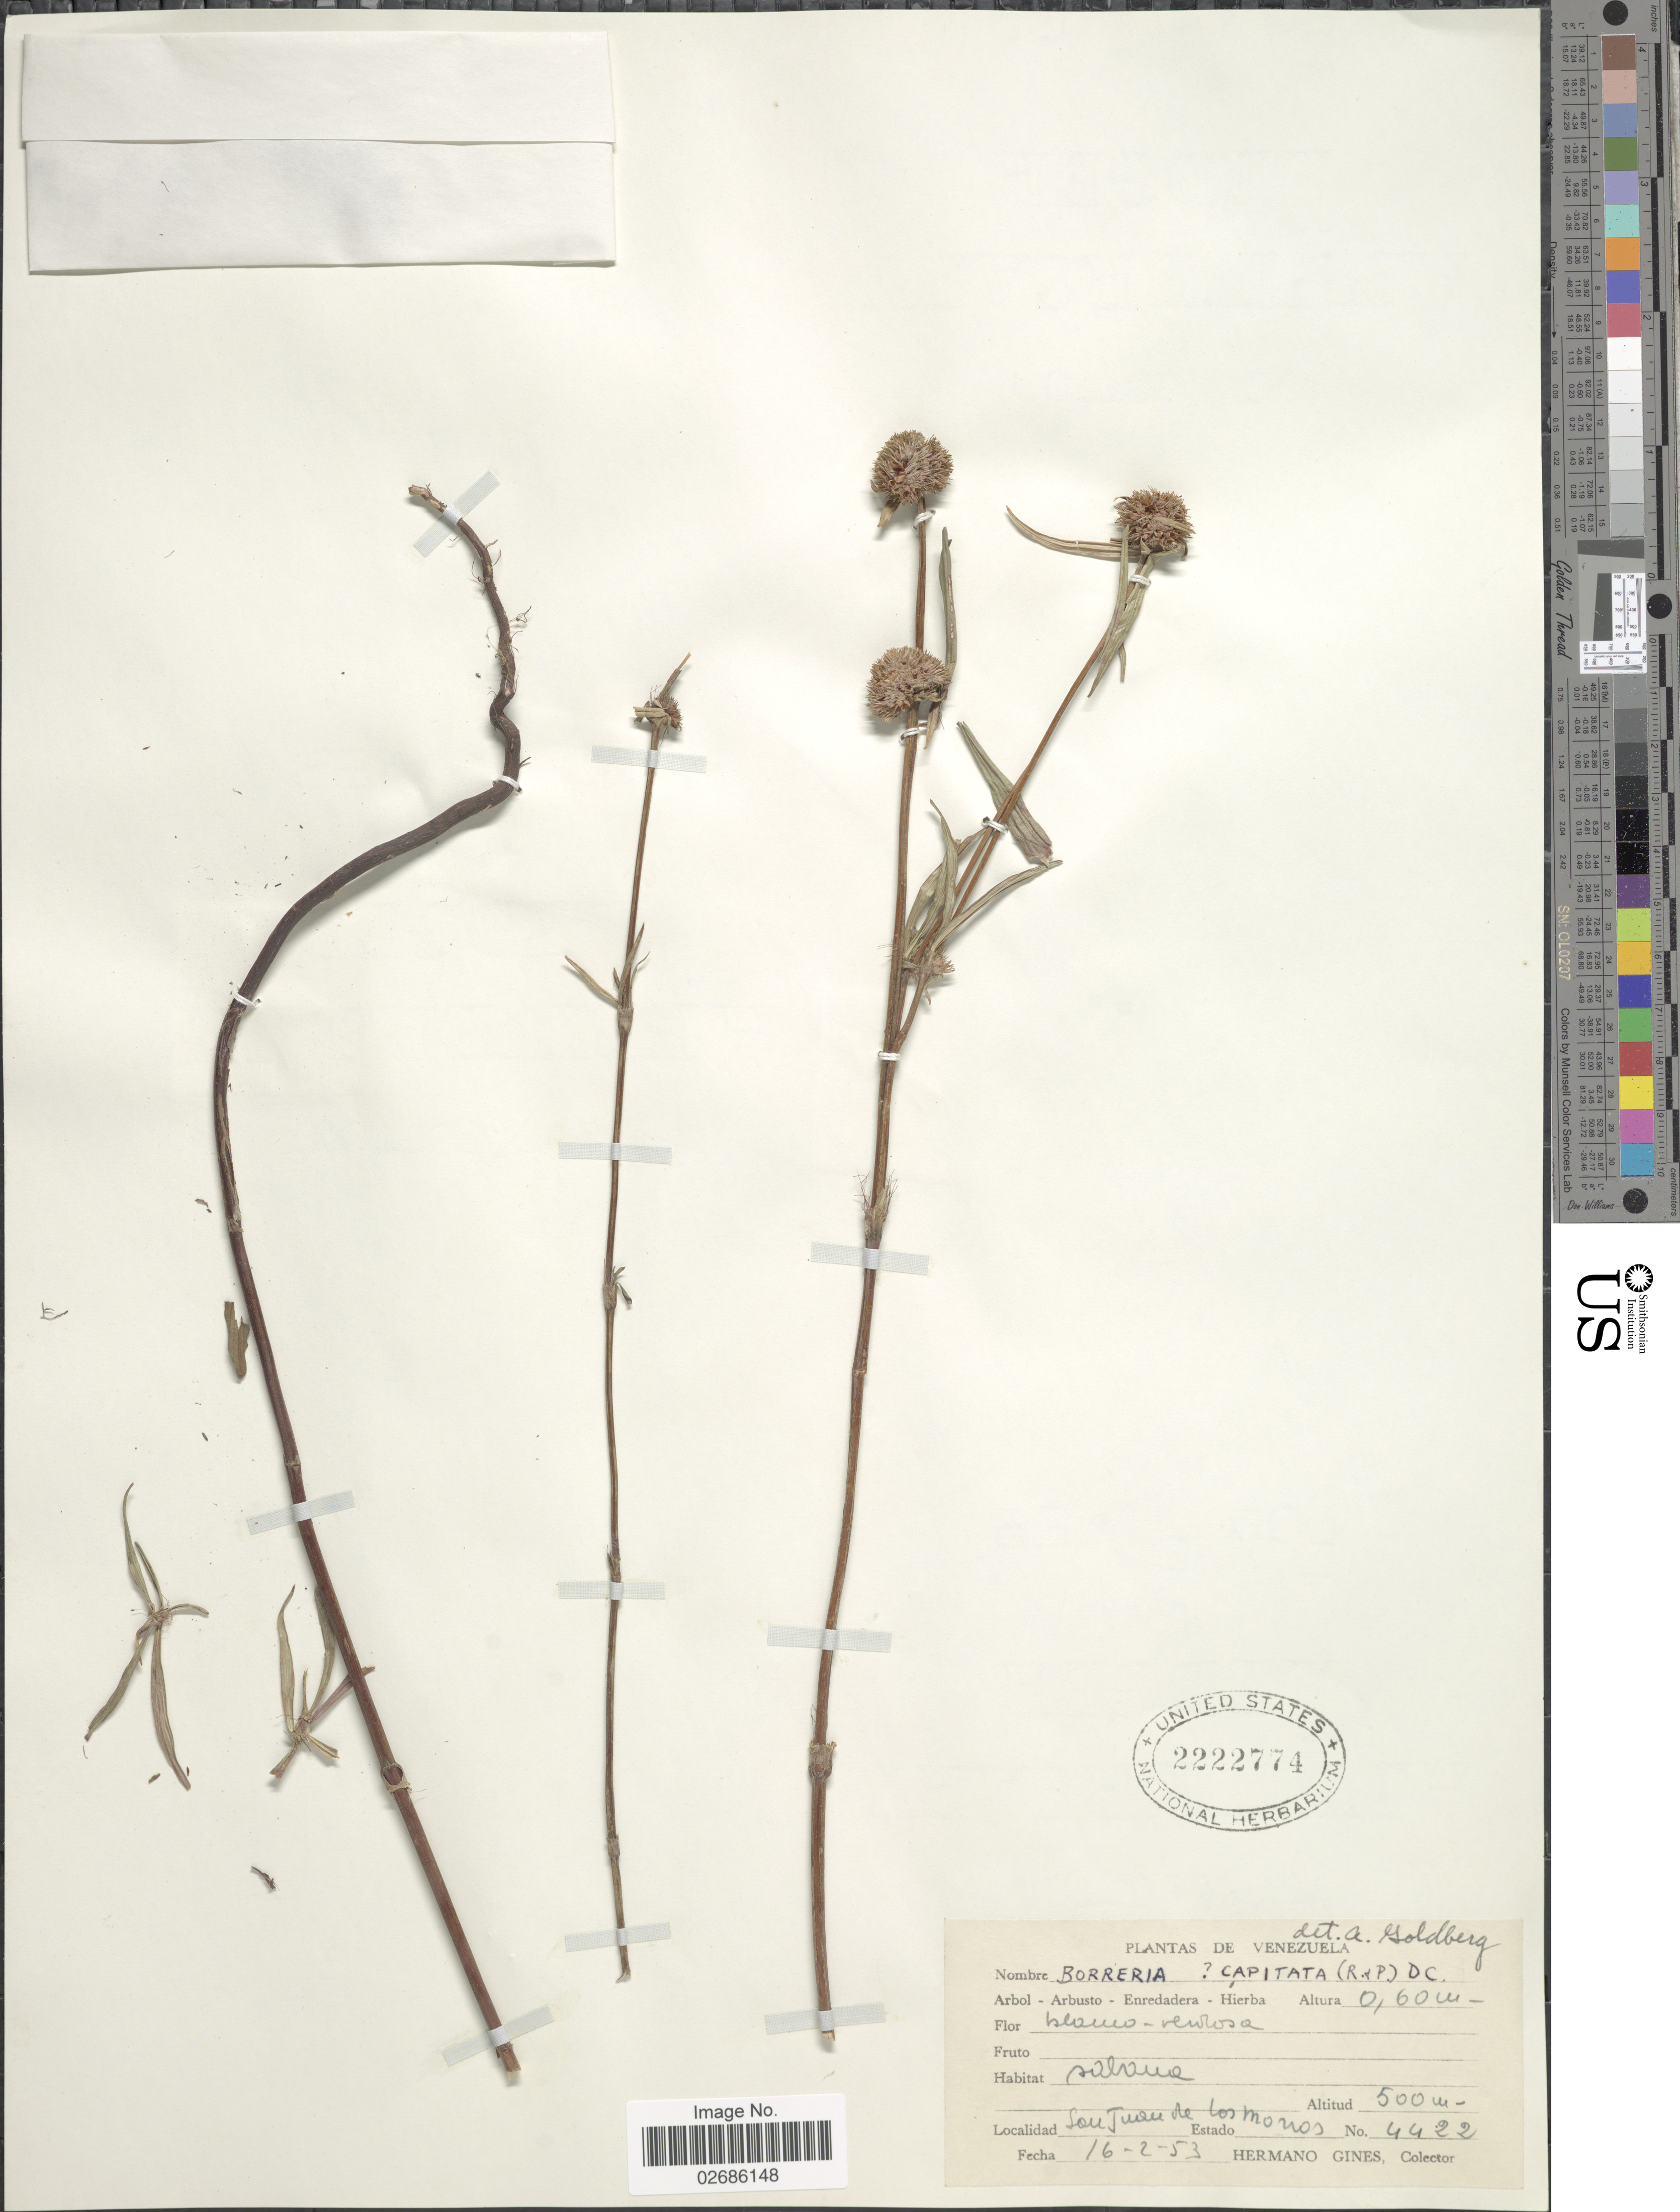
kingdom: Plantae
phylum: Tracheophyta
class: Magnoliopsida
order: Gentianales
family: Rubiaceae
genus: Borreria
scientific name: Borreria capitata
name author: (Ruiz & Pav.) DC.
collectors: Bro. Gines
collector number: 4422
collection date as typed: Transcribed d/m/y: 16/2/53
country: Venezuela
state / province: Guárico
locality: San Juan de Los Morros.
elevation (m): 500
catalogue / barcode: US 2222774